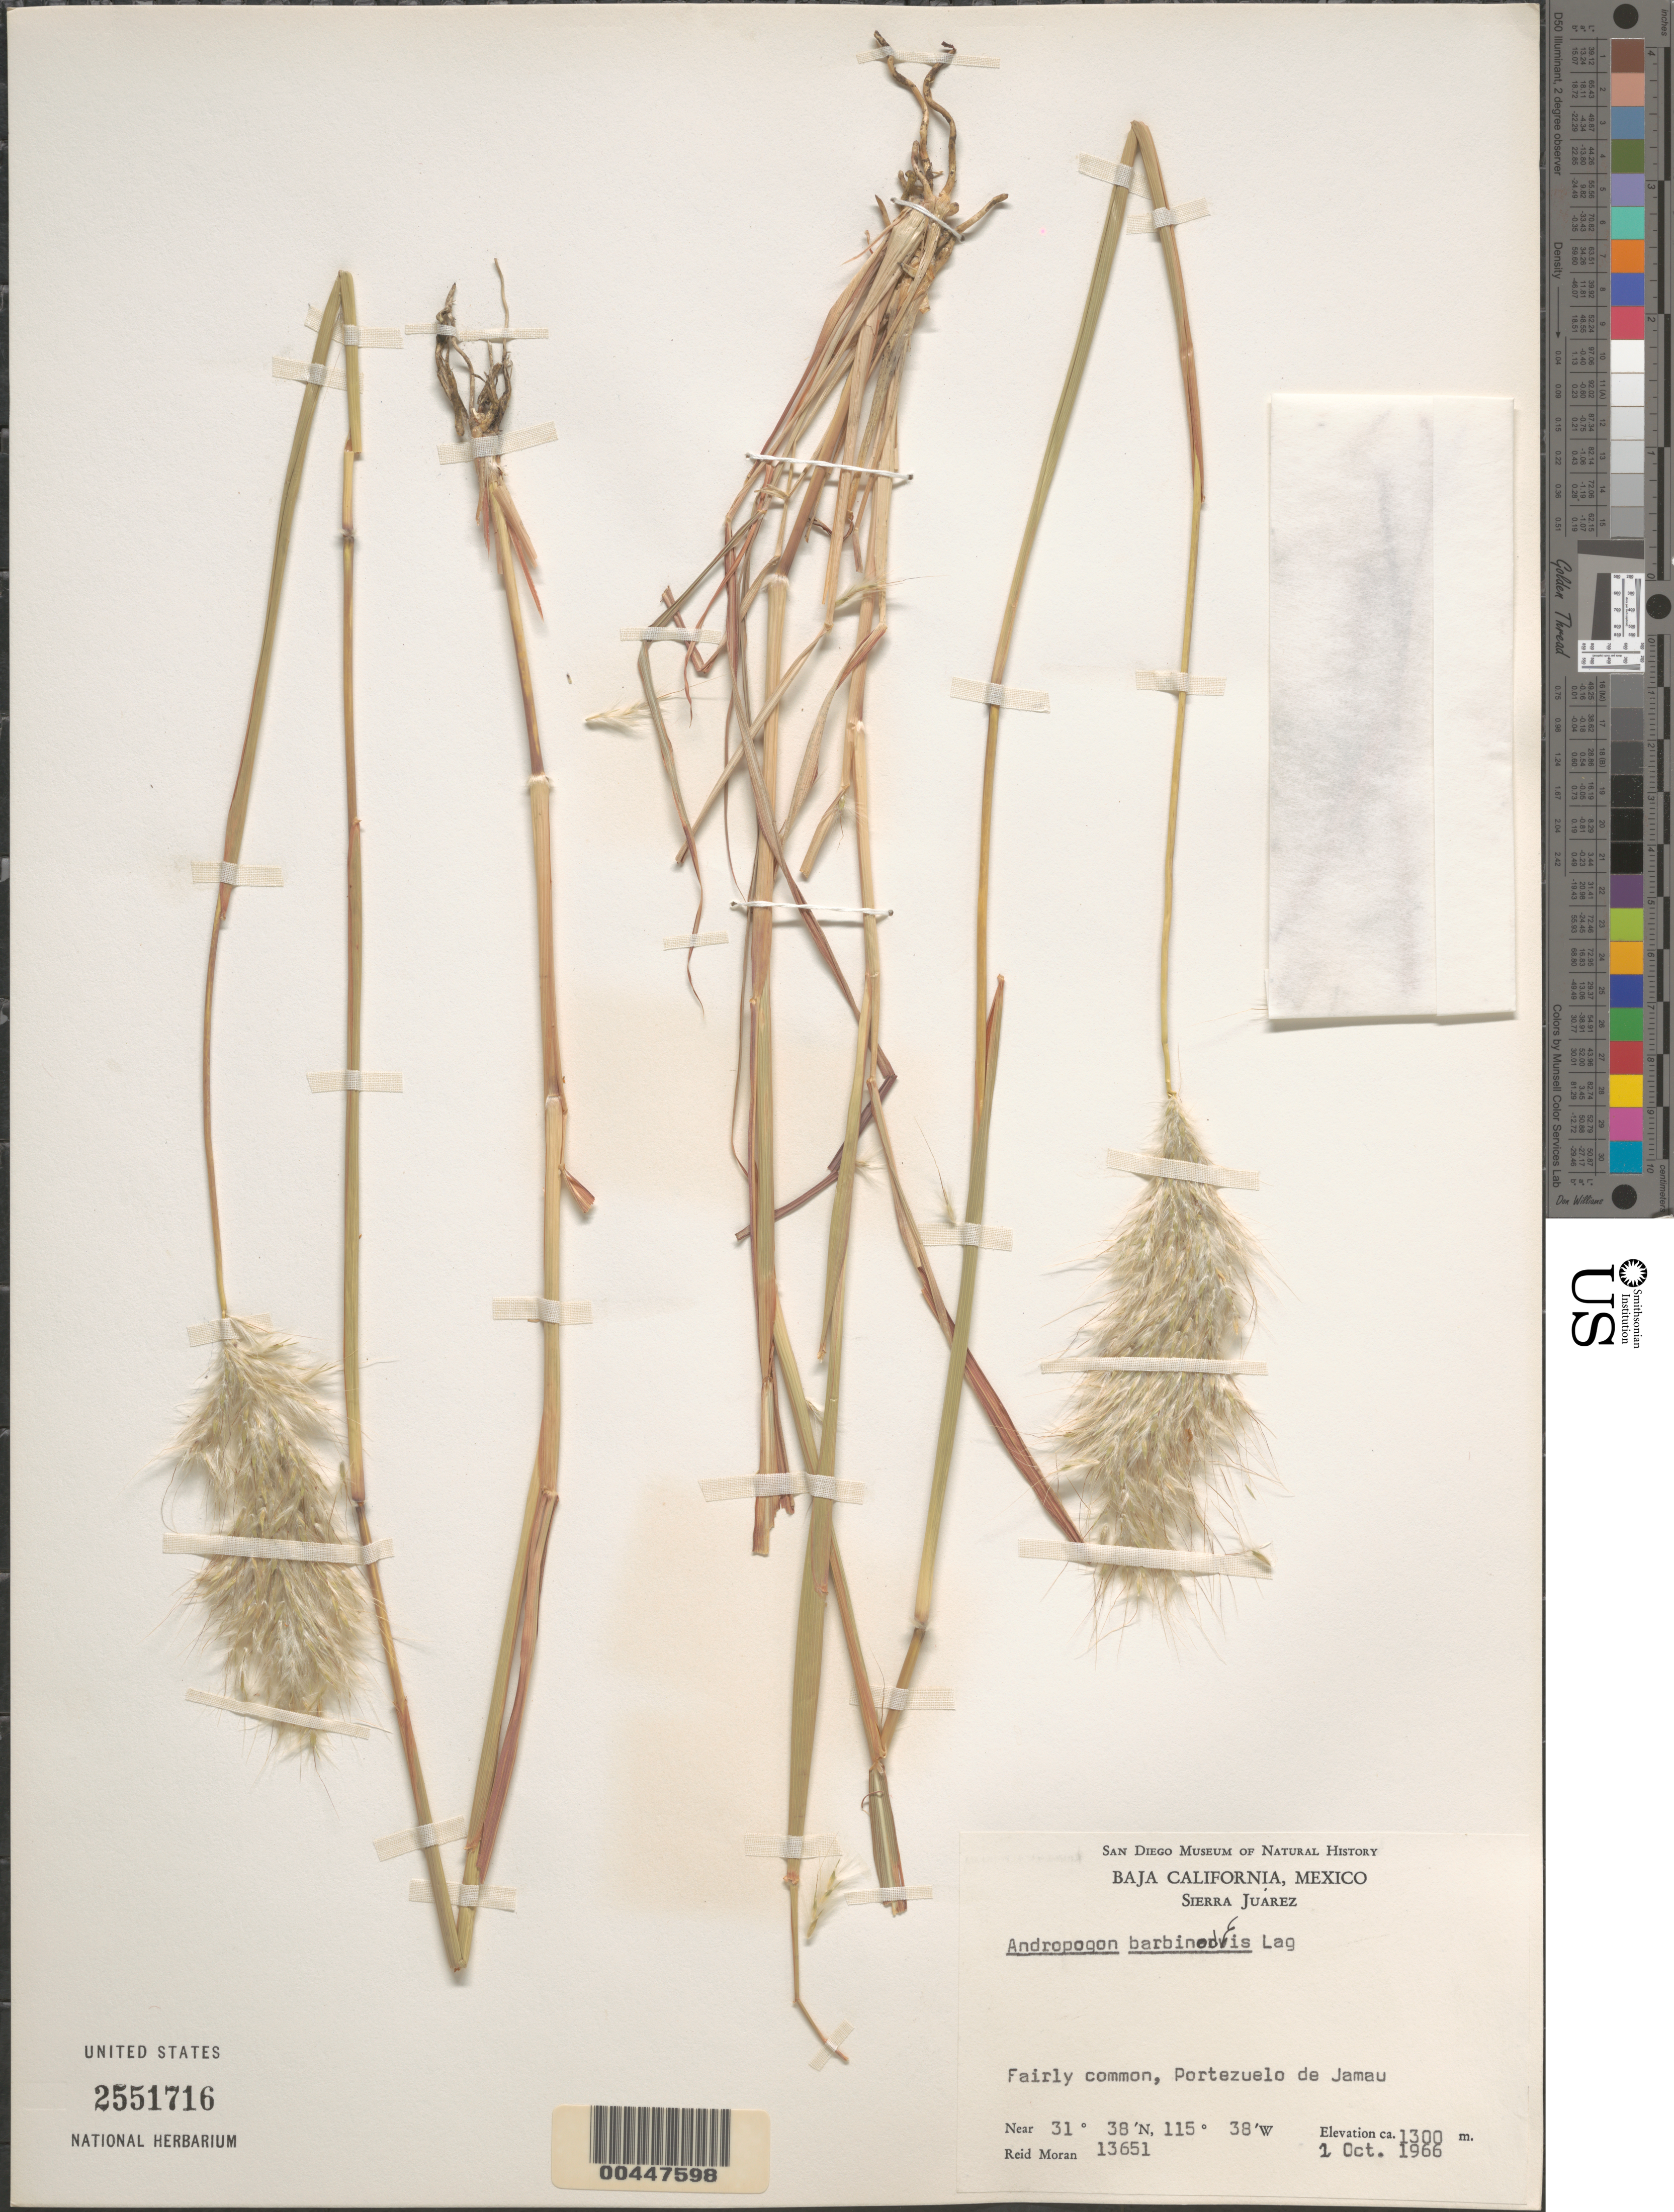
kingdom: Plantae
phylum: Tracheophyta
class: Liliopsida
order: Poales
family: Poaceae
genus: Andropogon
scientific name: Andropogon barbinodis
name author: Lag.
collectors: R. V. Moran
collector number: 13651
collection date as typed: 1 Oct 1966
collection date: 1966-10-01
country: Mexico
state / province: Baja California Norte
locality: Sierra Juárez, Portezuelo de Jamau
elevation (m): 1300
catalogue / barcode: US 2551716